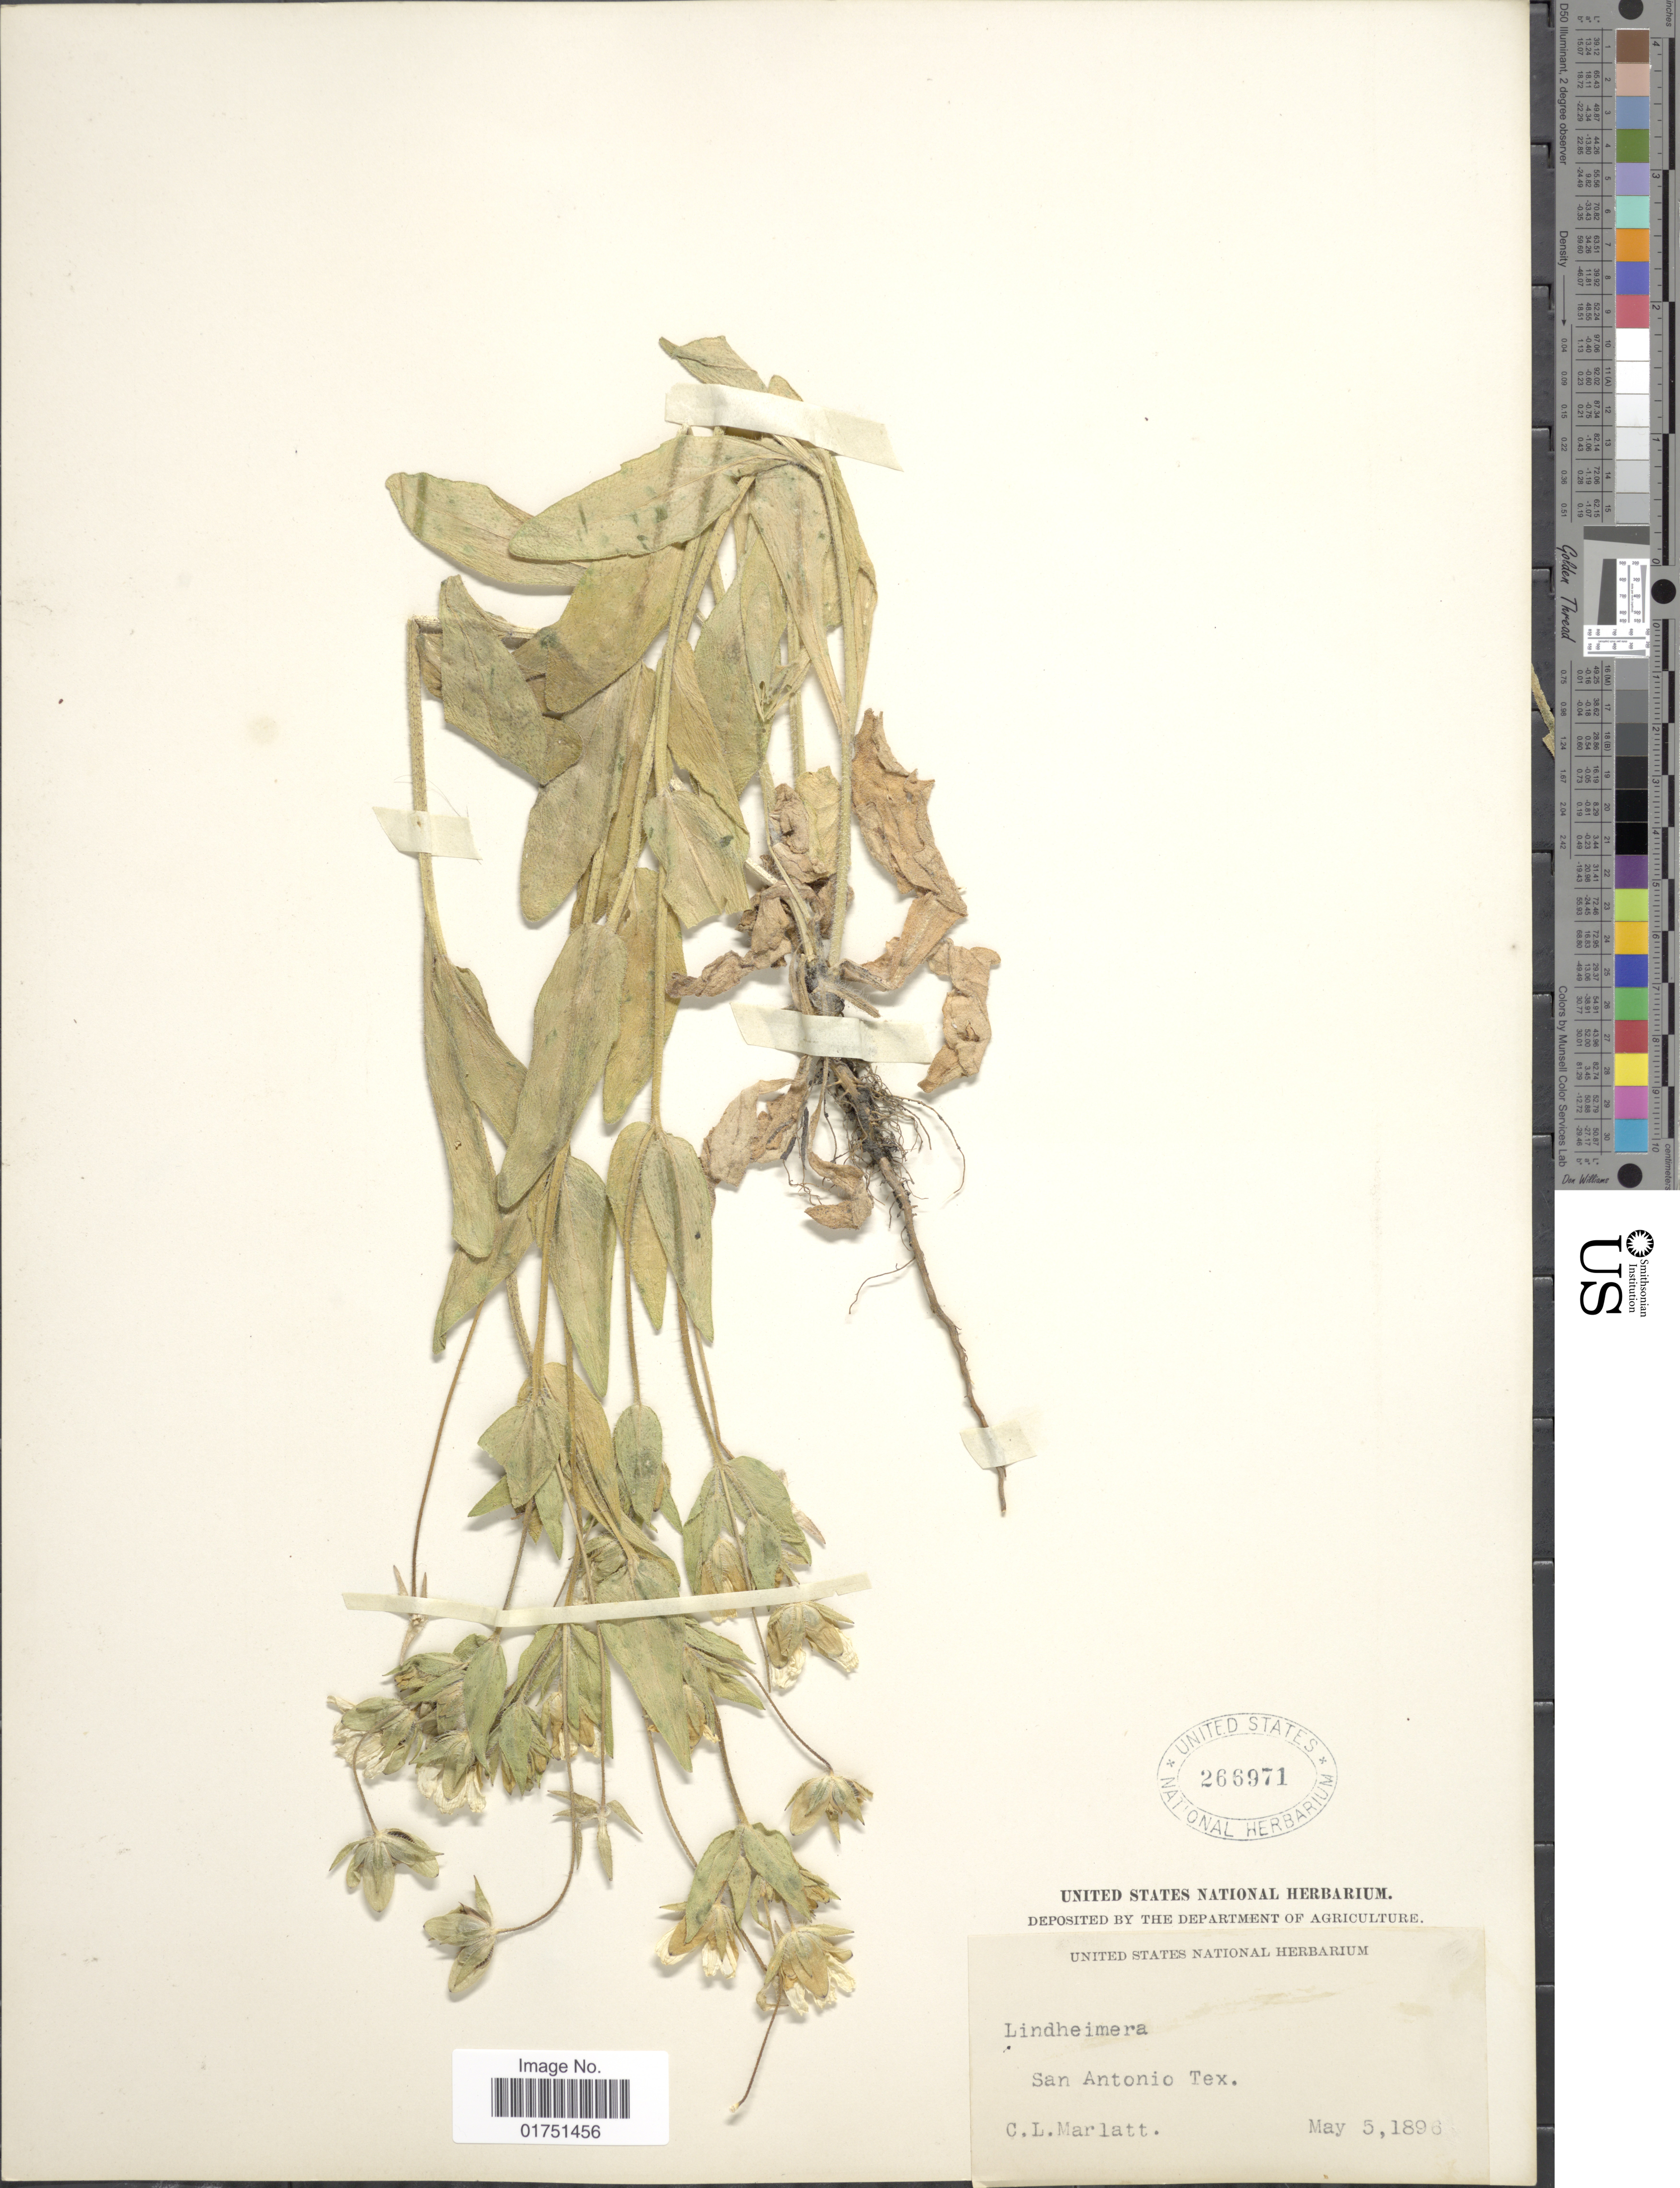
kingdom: Plantae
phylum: Tracheophyta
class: Magnoliopsida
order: Asterales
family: Asteraceae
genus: Lindheimera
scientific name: Lindheimera texana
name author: A. Gray & Engelm. in A. Gray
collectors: C. Marlatt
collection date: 1896-05-05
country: United States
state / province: Texas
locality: San Antonio Tex.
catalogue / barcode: US 266971